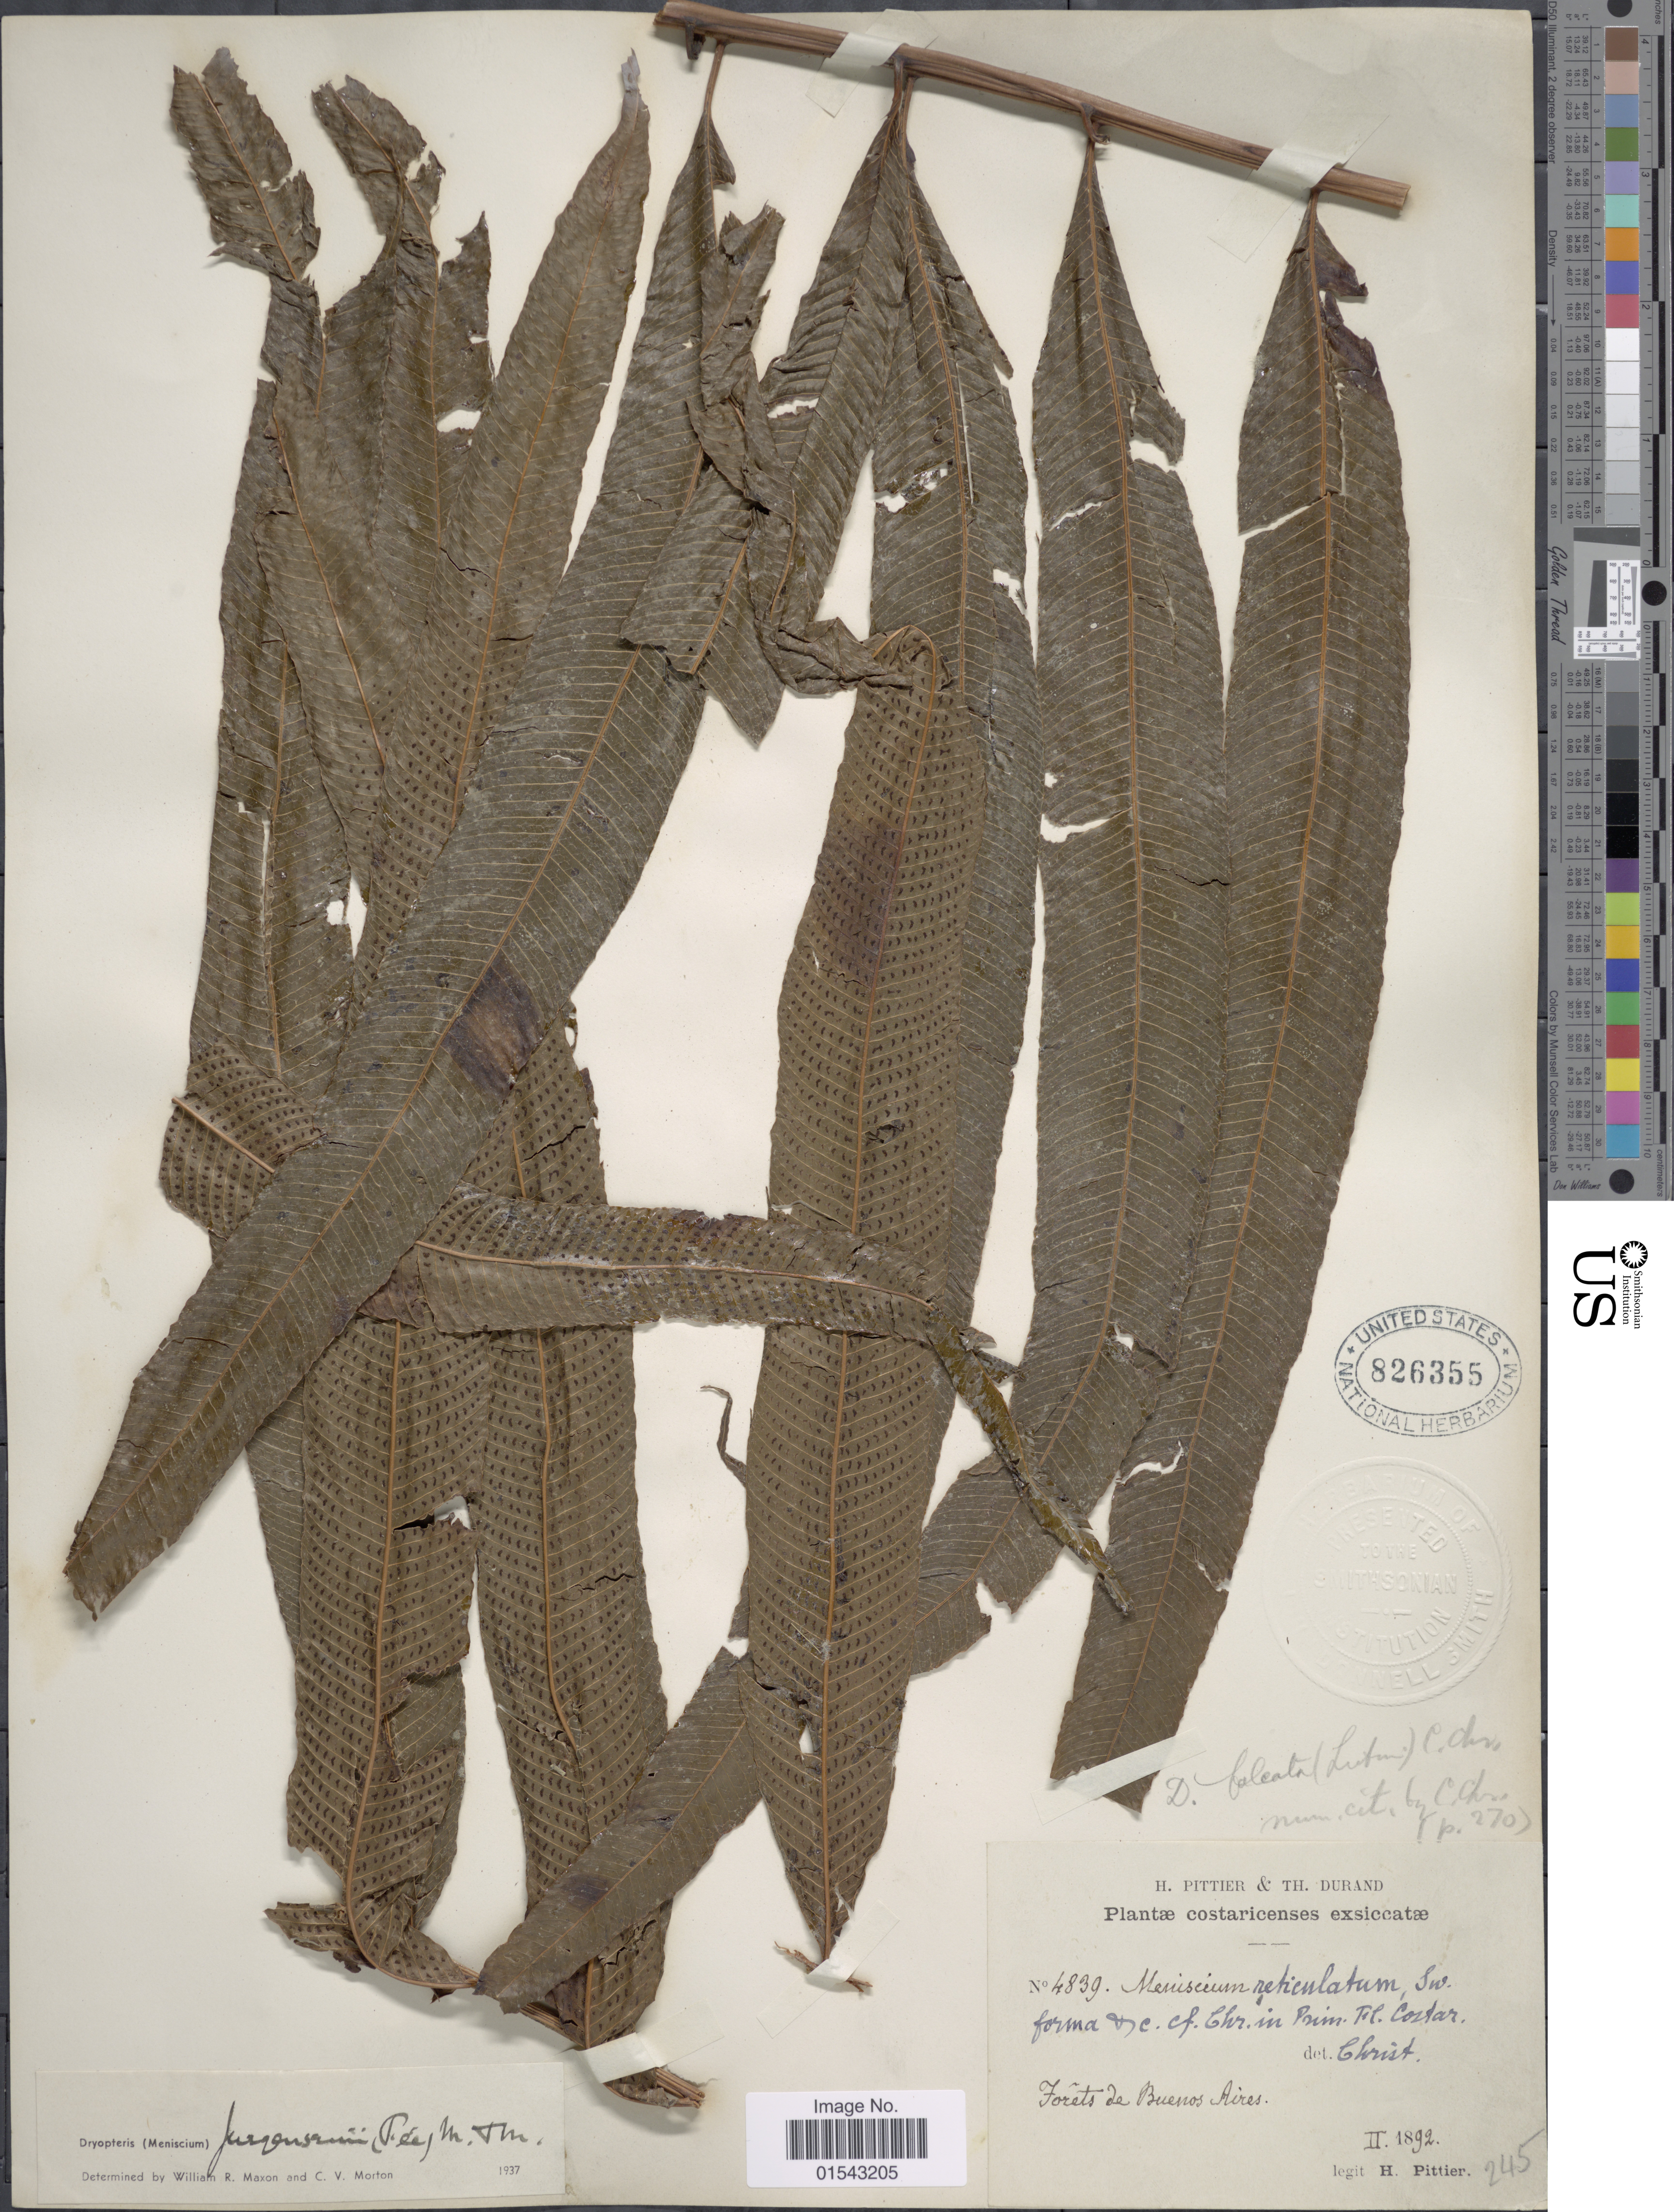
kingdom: Plantae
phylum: Tracheophyta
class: Polypodiopsida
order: Polypodiales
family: Thelypteridaceae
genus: Meniscium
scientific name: Meniscium falcatum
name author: Liebm.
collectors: H. F. Pittier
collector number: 4839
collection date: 1892-02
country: Costa Rica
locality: Costaricenses, Forets de Buenos Aires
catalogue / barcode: US 826355